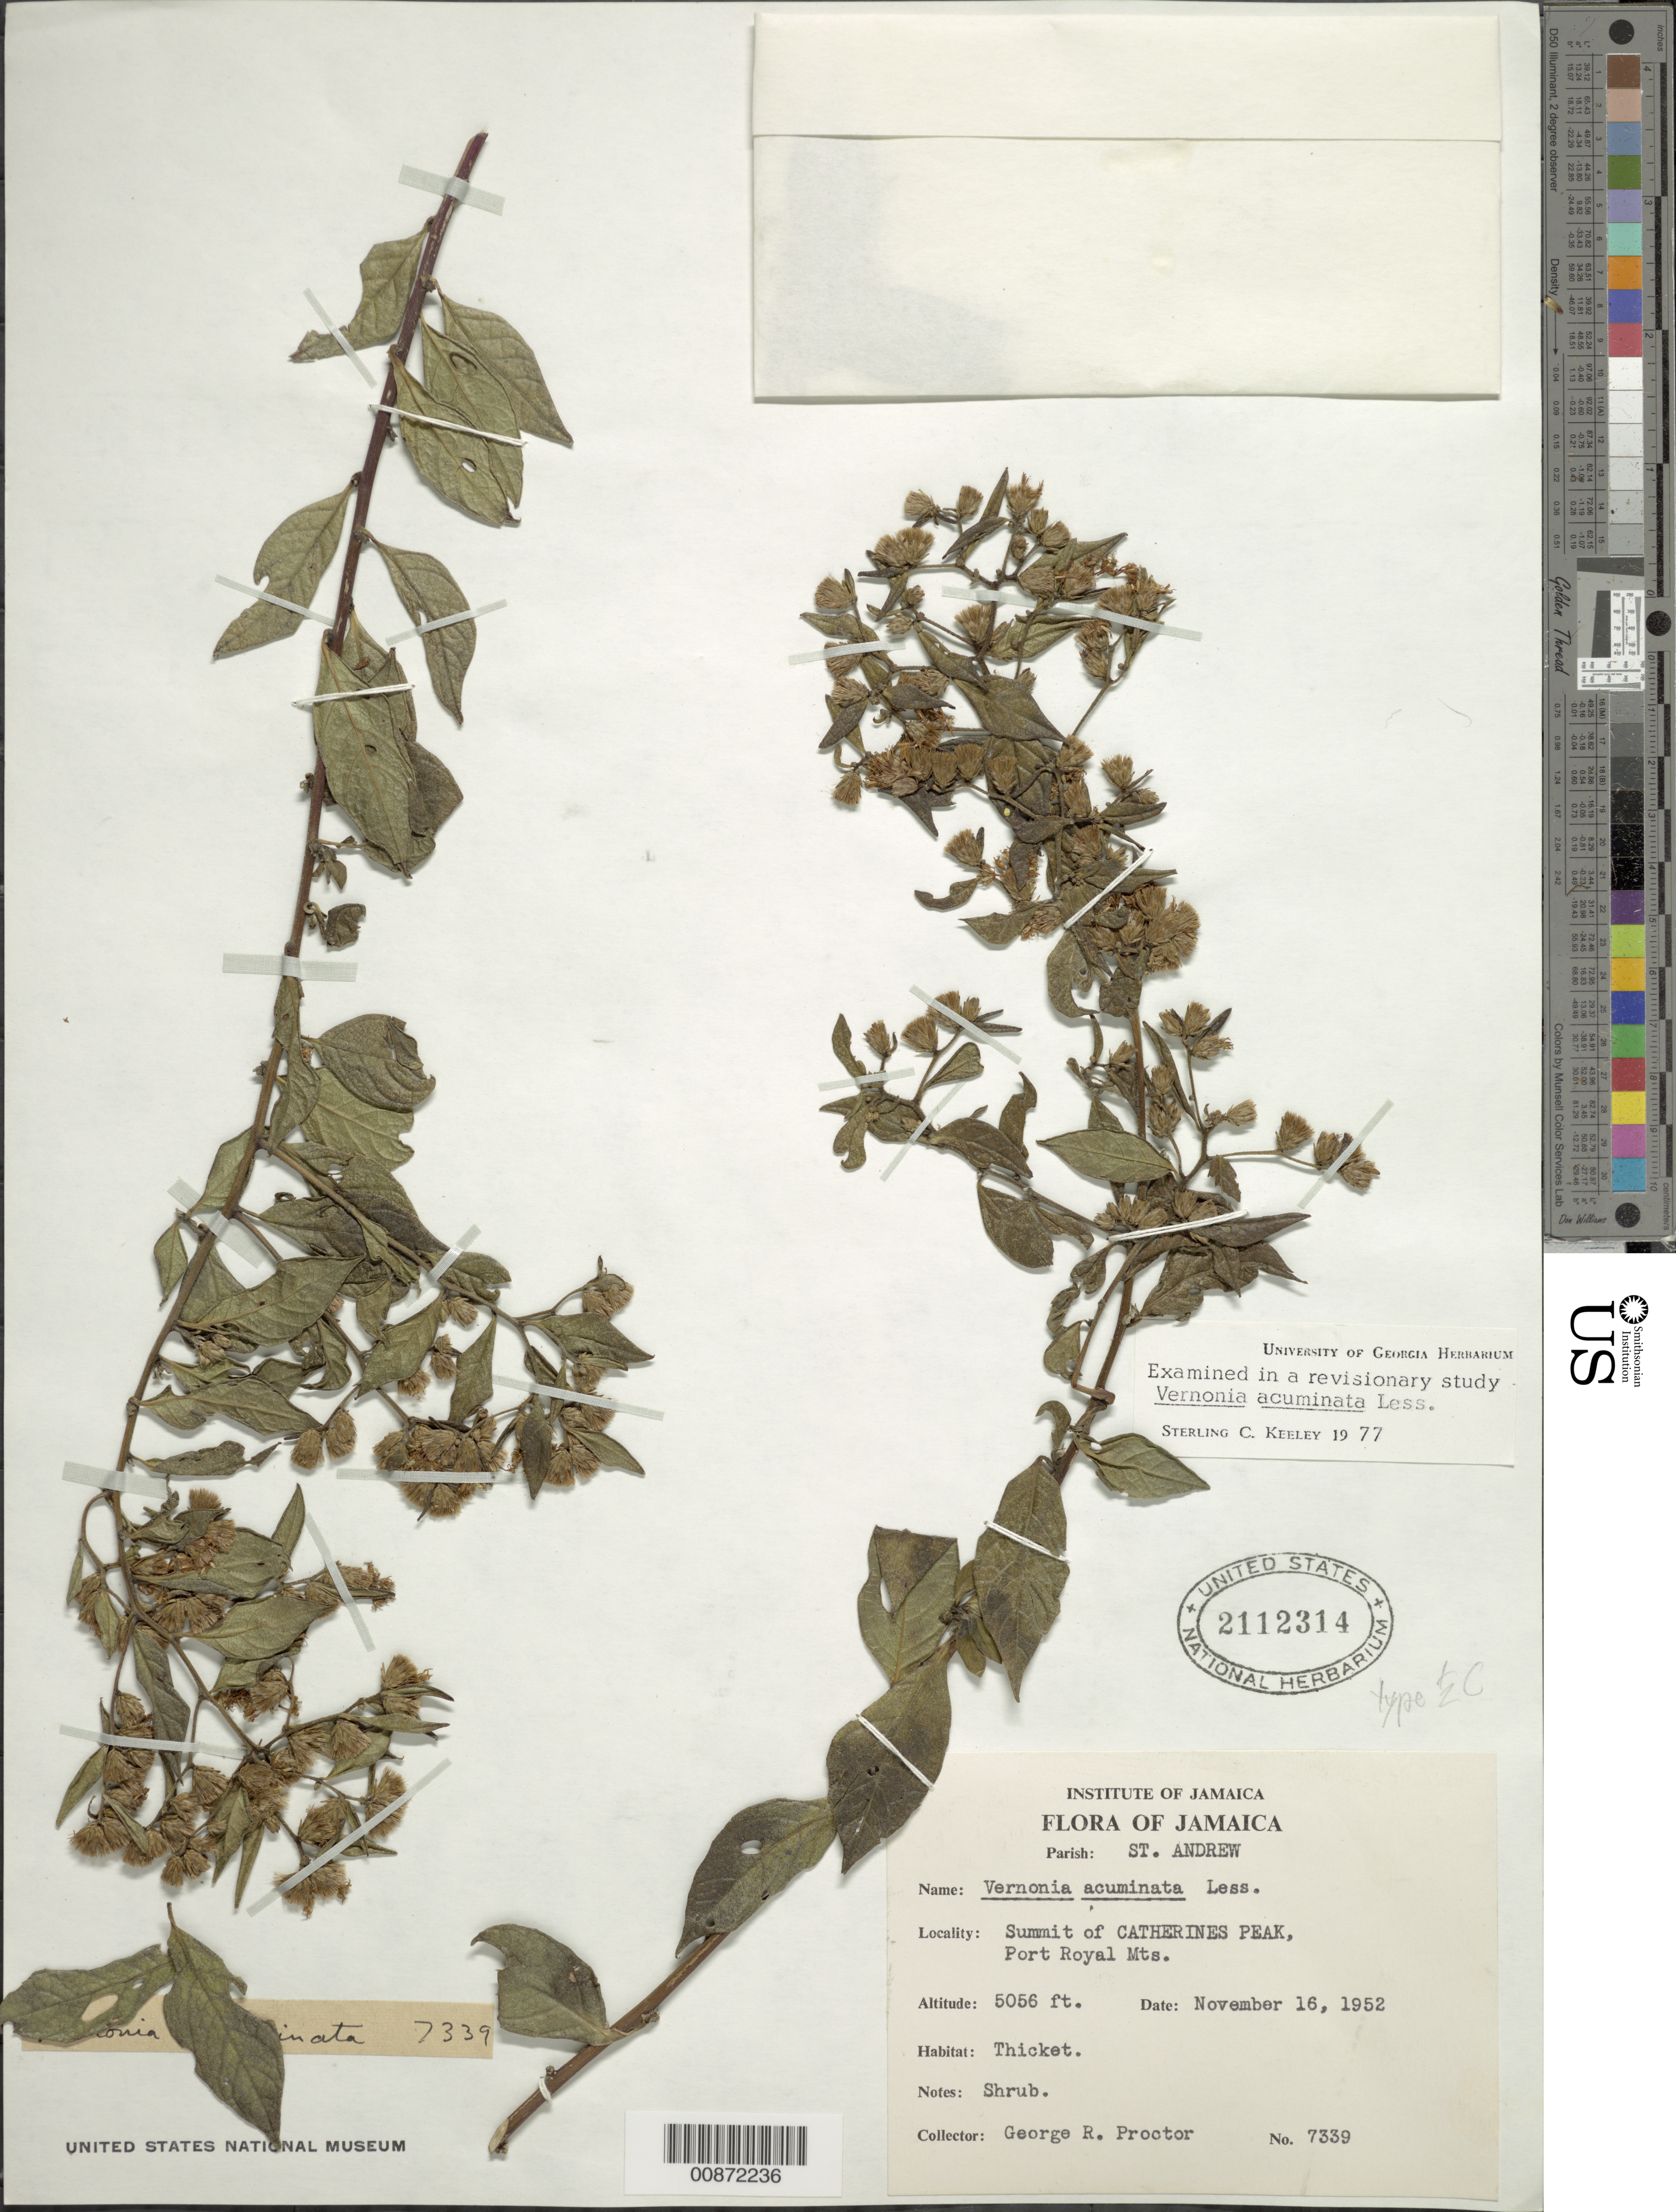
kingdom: Plantae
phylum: Tracheophyta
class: Magnoliopsida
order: Asterales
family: Asteraceae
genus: Lepidaploa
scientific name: Lepidaploa acuminata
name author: (Less.) H. Rob.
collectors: G. R. Proctor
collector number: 7339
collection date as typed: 16 Nov 1952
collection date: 1952-11-16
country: Jamaica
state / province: Saint Andrew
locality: Summit of Catherines Peak, Port Royal Mts.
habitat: Thicket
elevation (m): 1541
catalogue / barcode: US 2112314